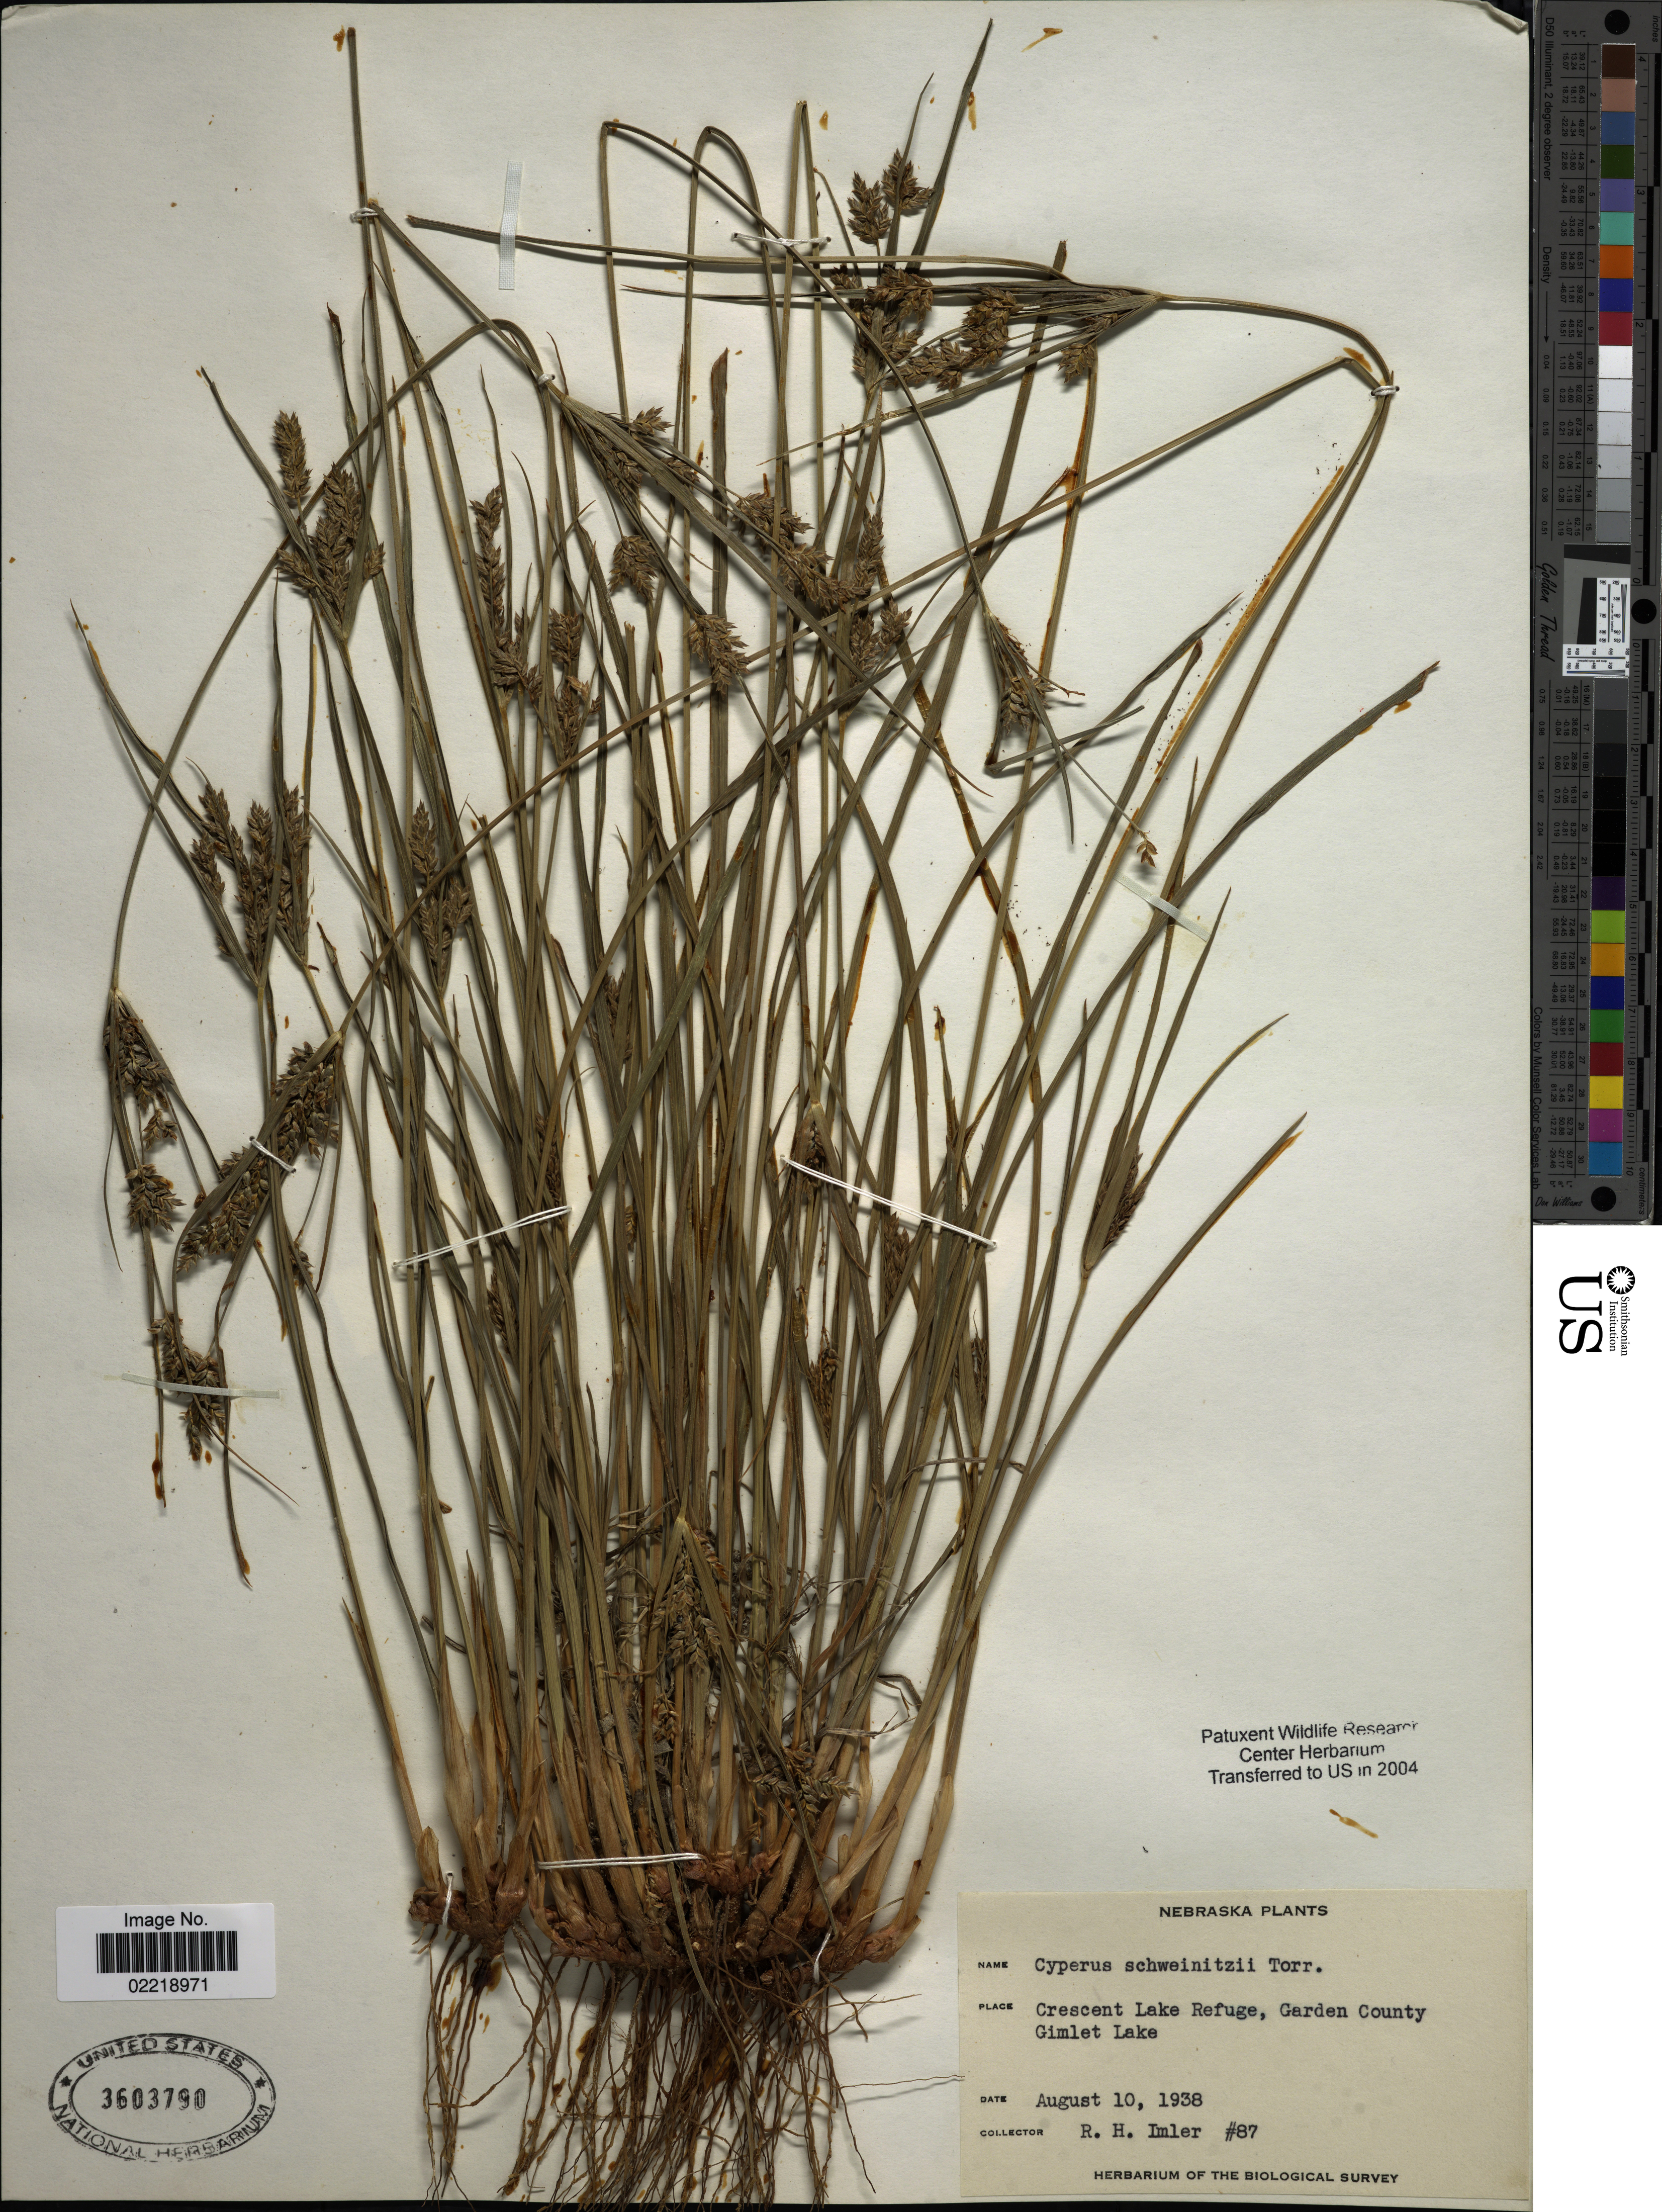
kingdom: Plantae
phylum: Tracheophyta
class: Liliopsida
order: Poales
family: Cyperaceae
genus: Cyperus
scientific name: Cyperus schweinitzii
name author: Torr.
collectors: R. Imler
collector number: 87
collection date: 1938-08-10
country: United States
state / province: Nebraska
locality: Crescent Lake Refuge, Garden County Gimlet Lake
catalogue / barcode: US 3603790